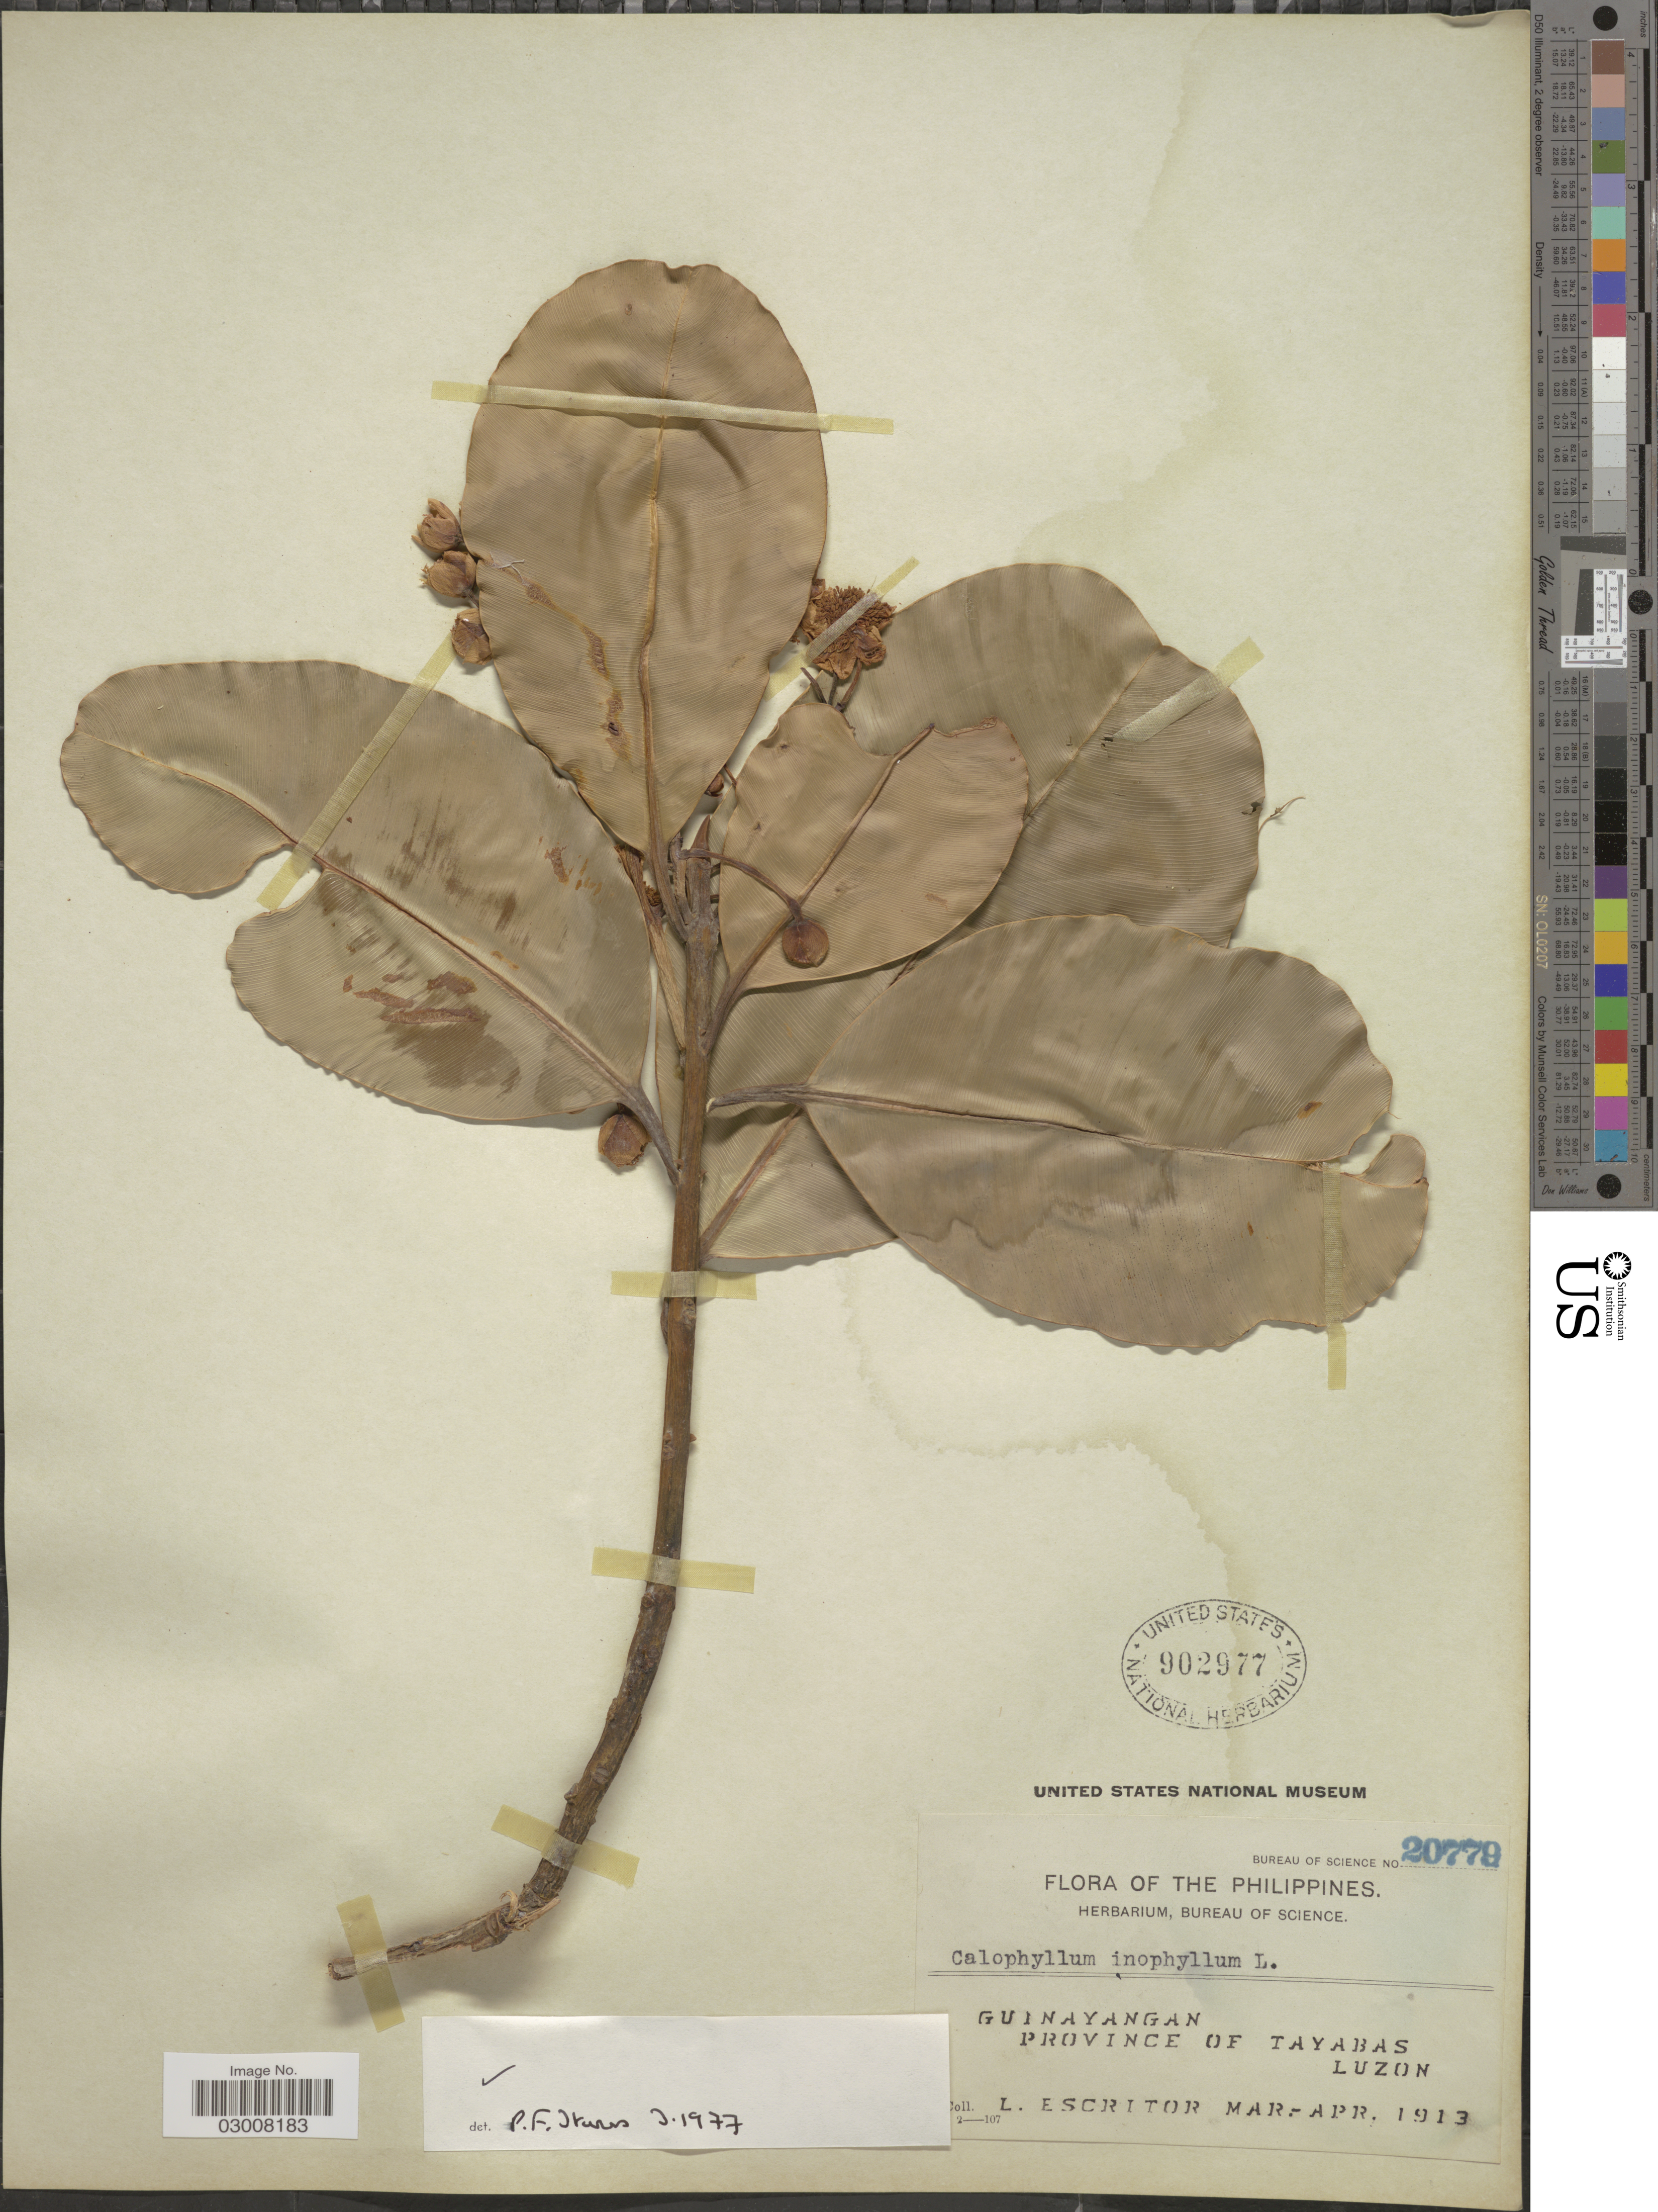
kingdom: Plantae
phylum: Tracheophyta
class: Magnoliopsida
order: Malpighiales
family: Calophyllaceae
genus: Calophyllum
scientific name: Calophyllum inophyllum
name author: L.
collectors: L. Escritor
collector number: Bureau of Science 20779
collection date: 1913-03/1913-04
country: Philippines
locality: Guinayangan, Province of Tayabas, Luzon.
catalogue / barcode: US 902977